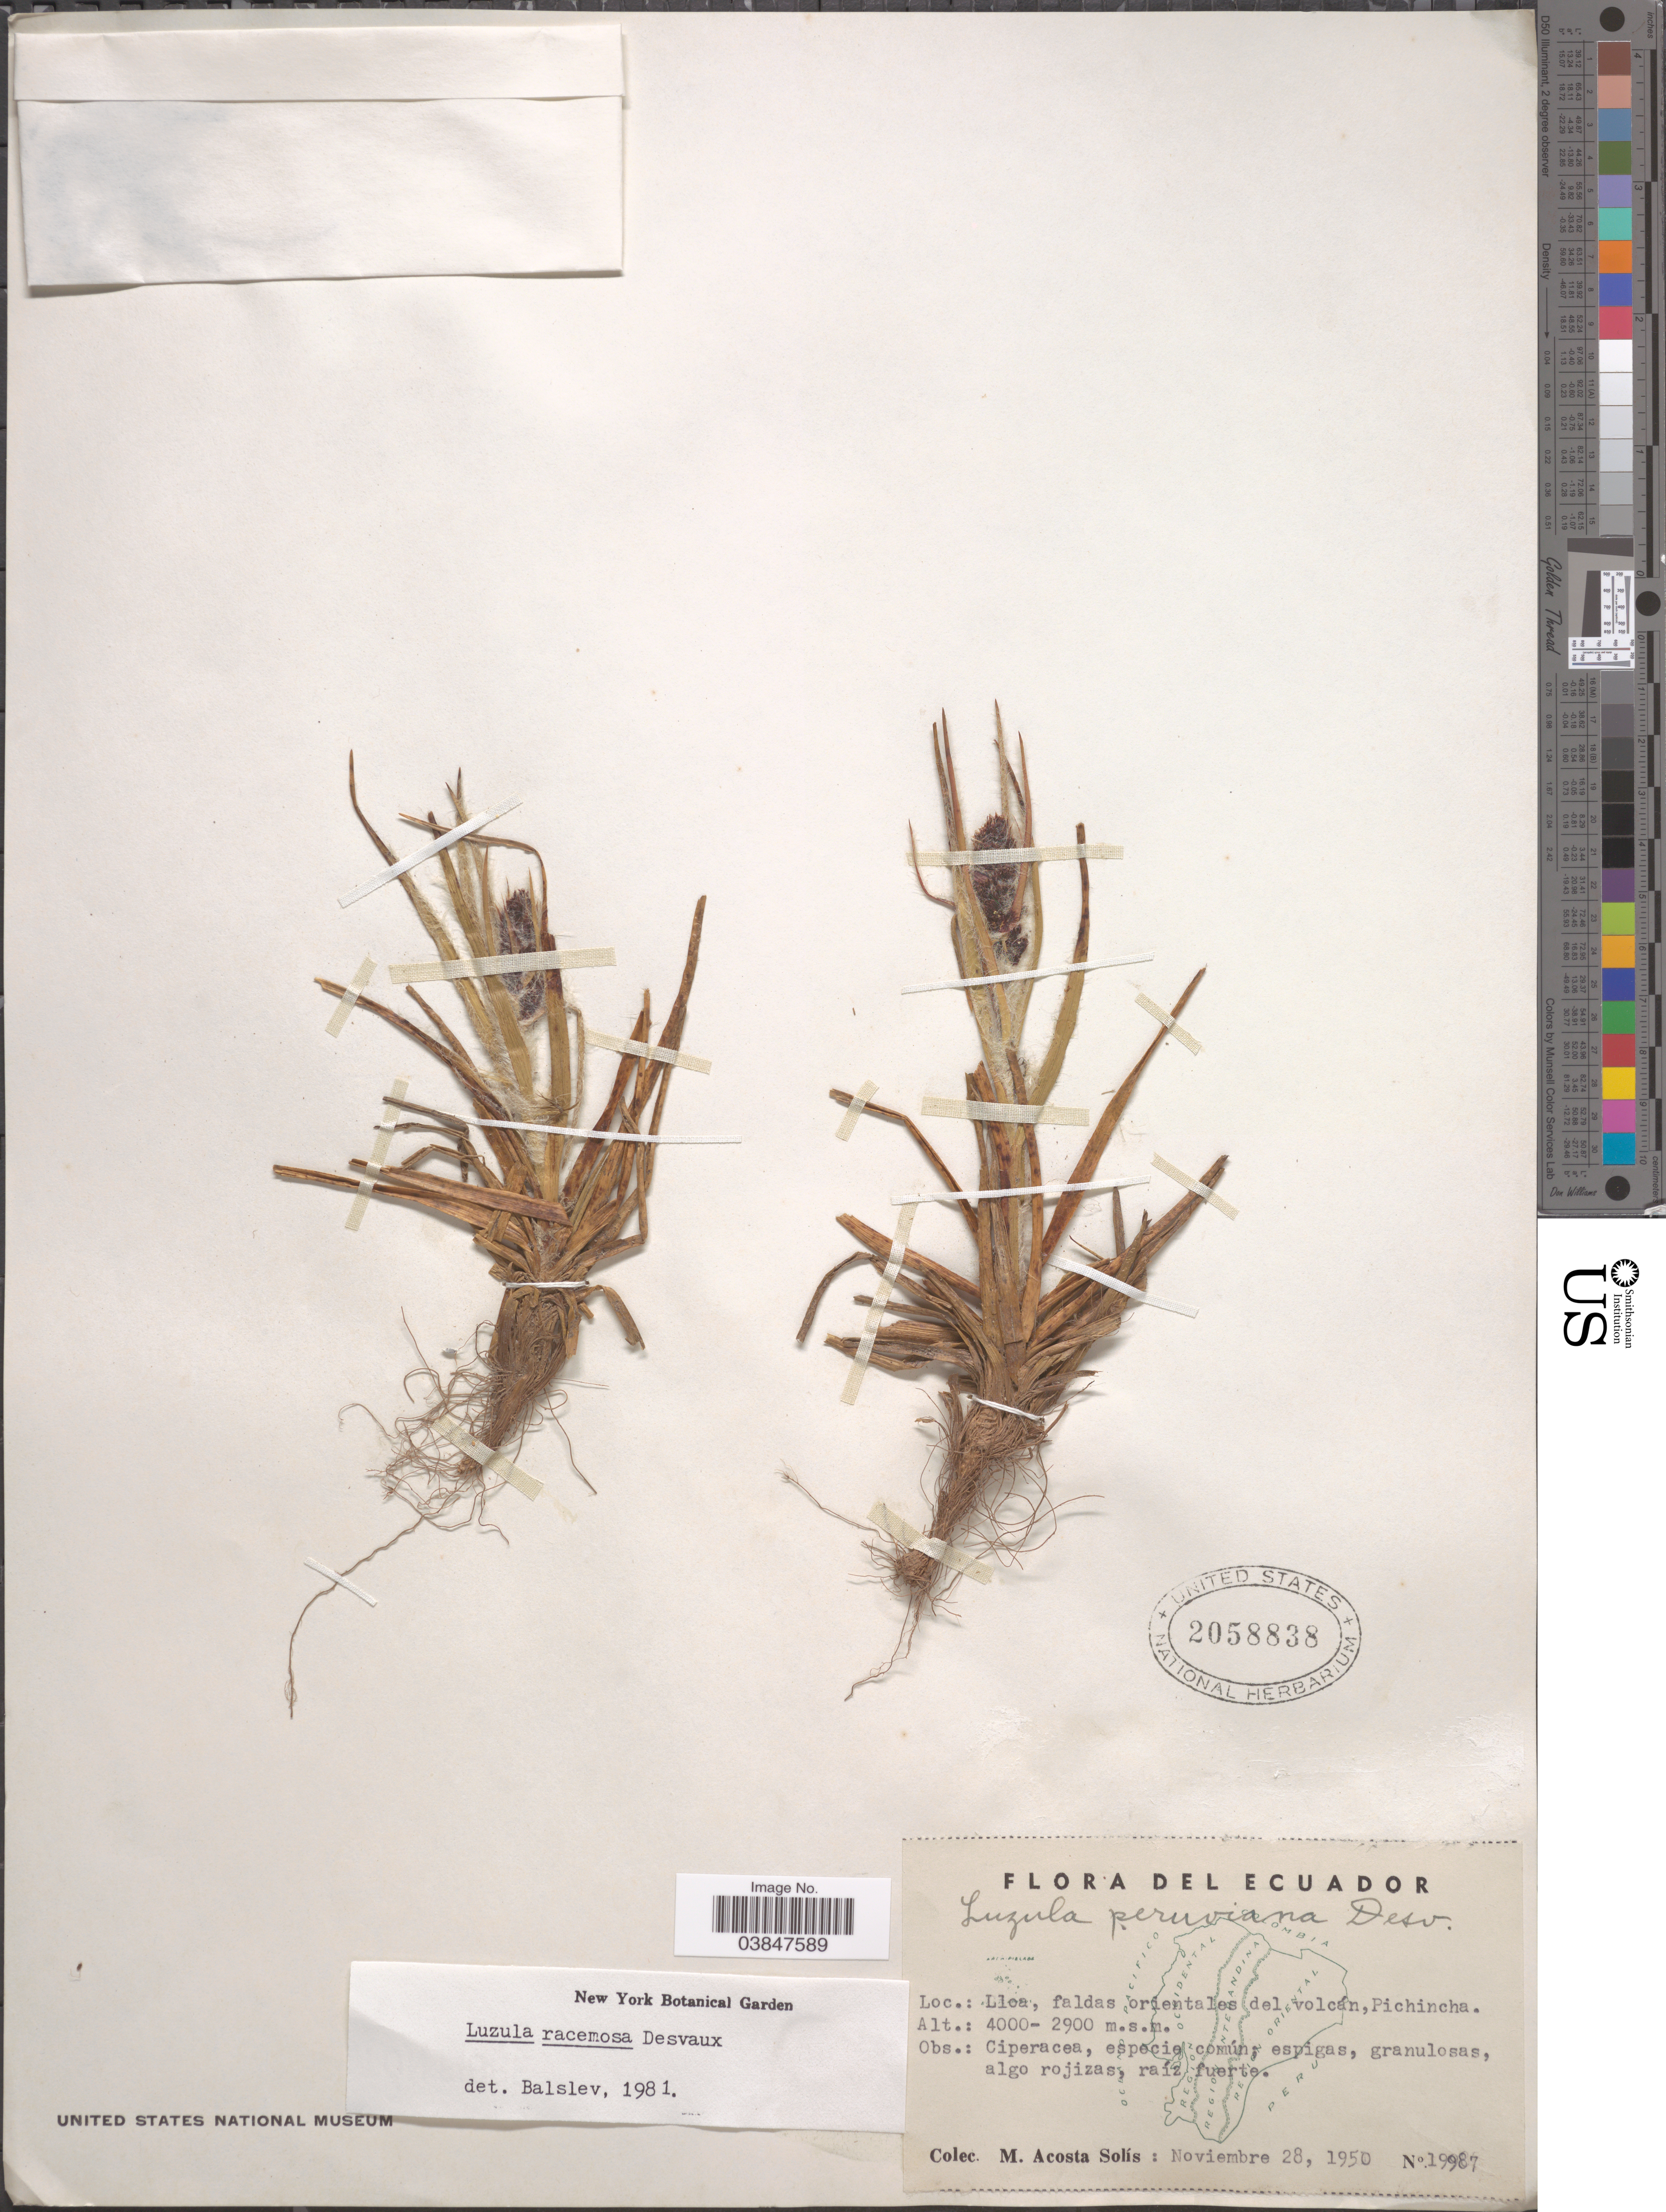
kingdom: Plantae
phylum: Tracheophyta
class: Liliopsida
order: Poales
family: Juncaceae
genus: Luzula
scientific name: Luzula racemosa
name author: Desv.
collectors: M. Acosta Solis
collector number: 19987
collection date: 1950-11-28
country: Ecuador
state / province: Pichincha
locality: Lloa, faldas orientales del volcán.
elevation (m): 2900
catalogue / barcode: US 2058838